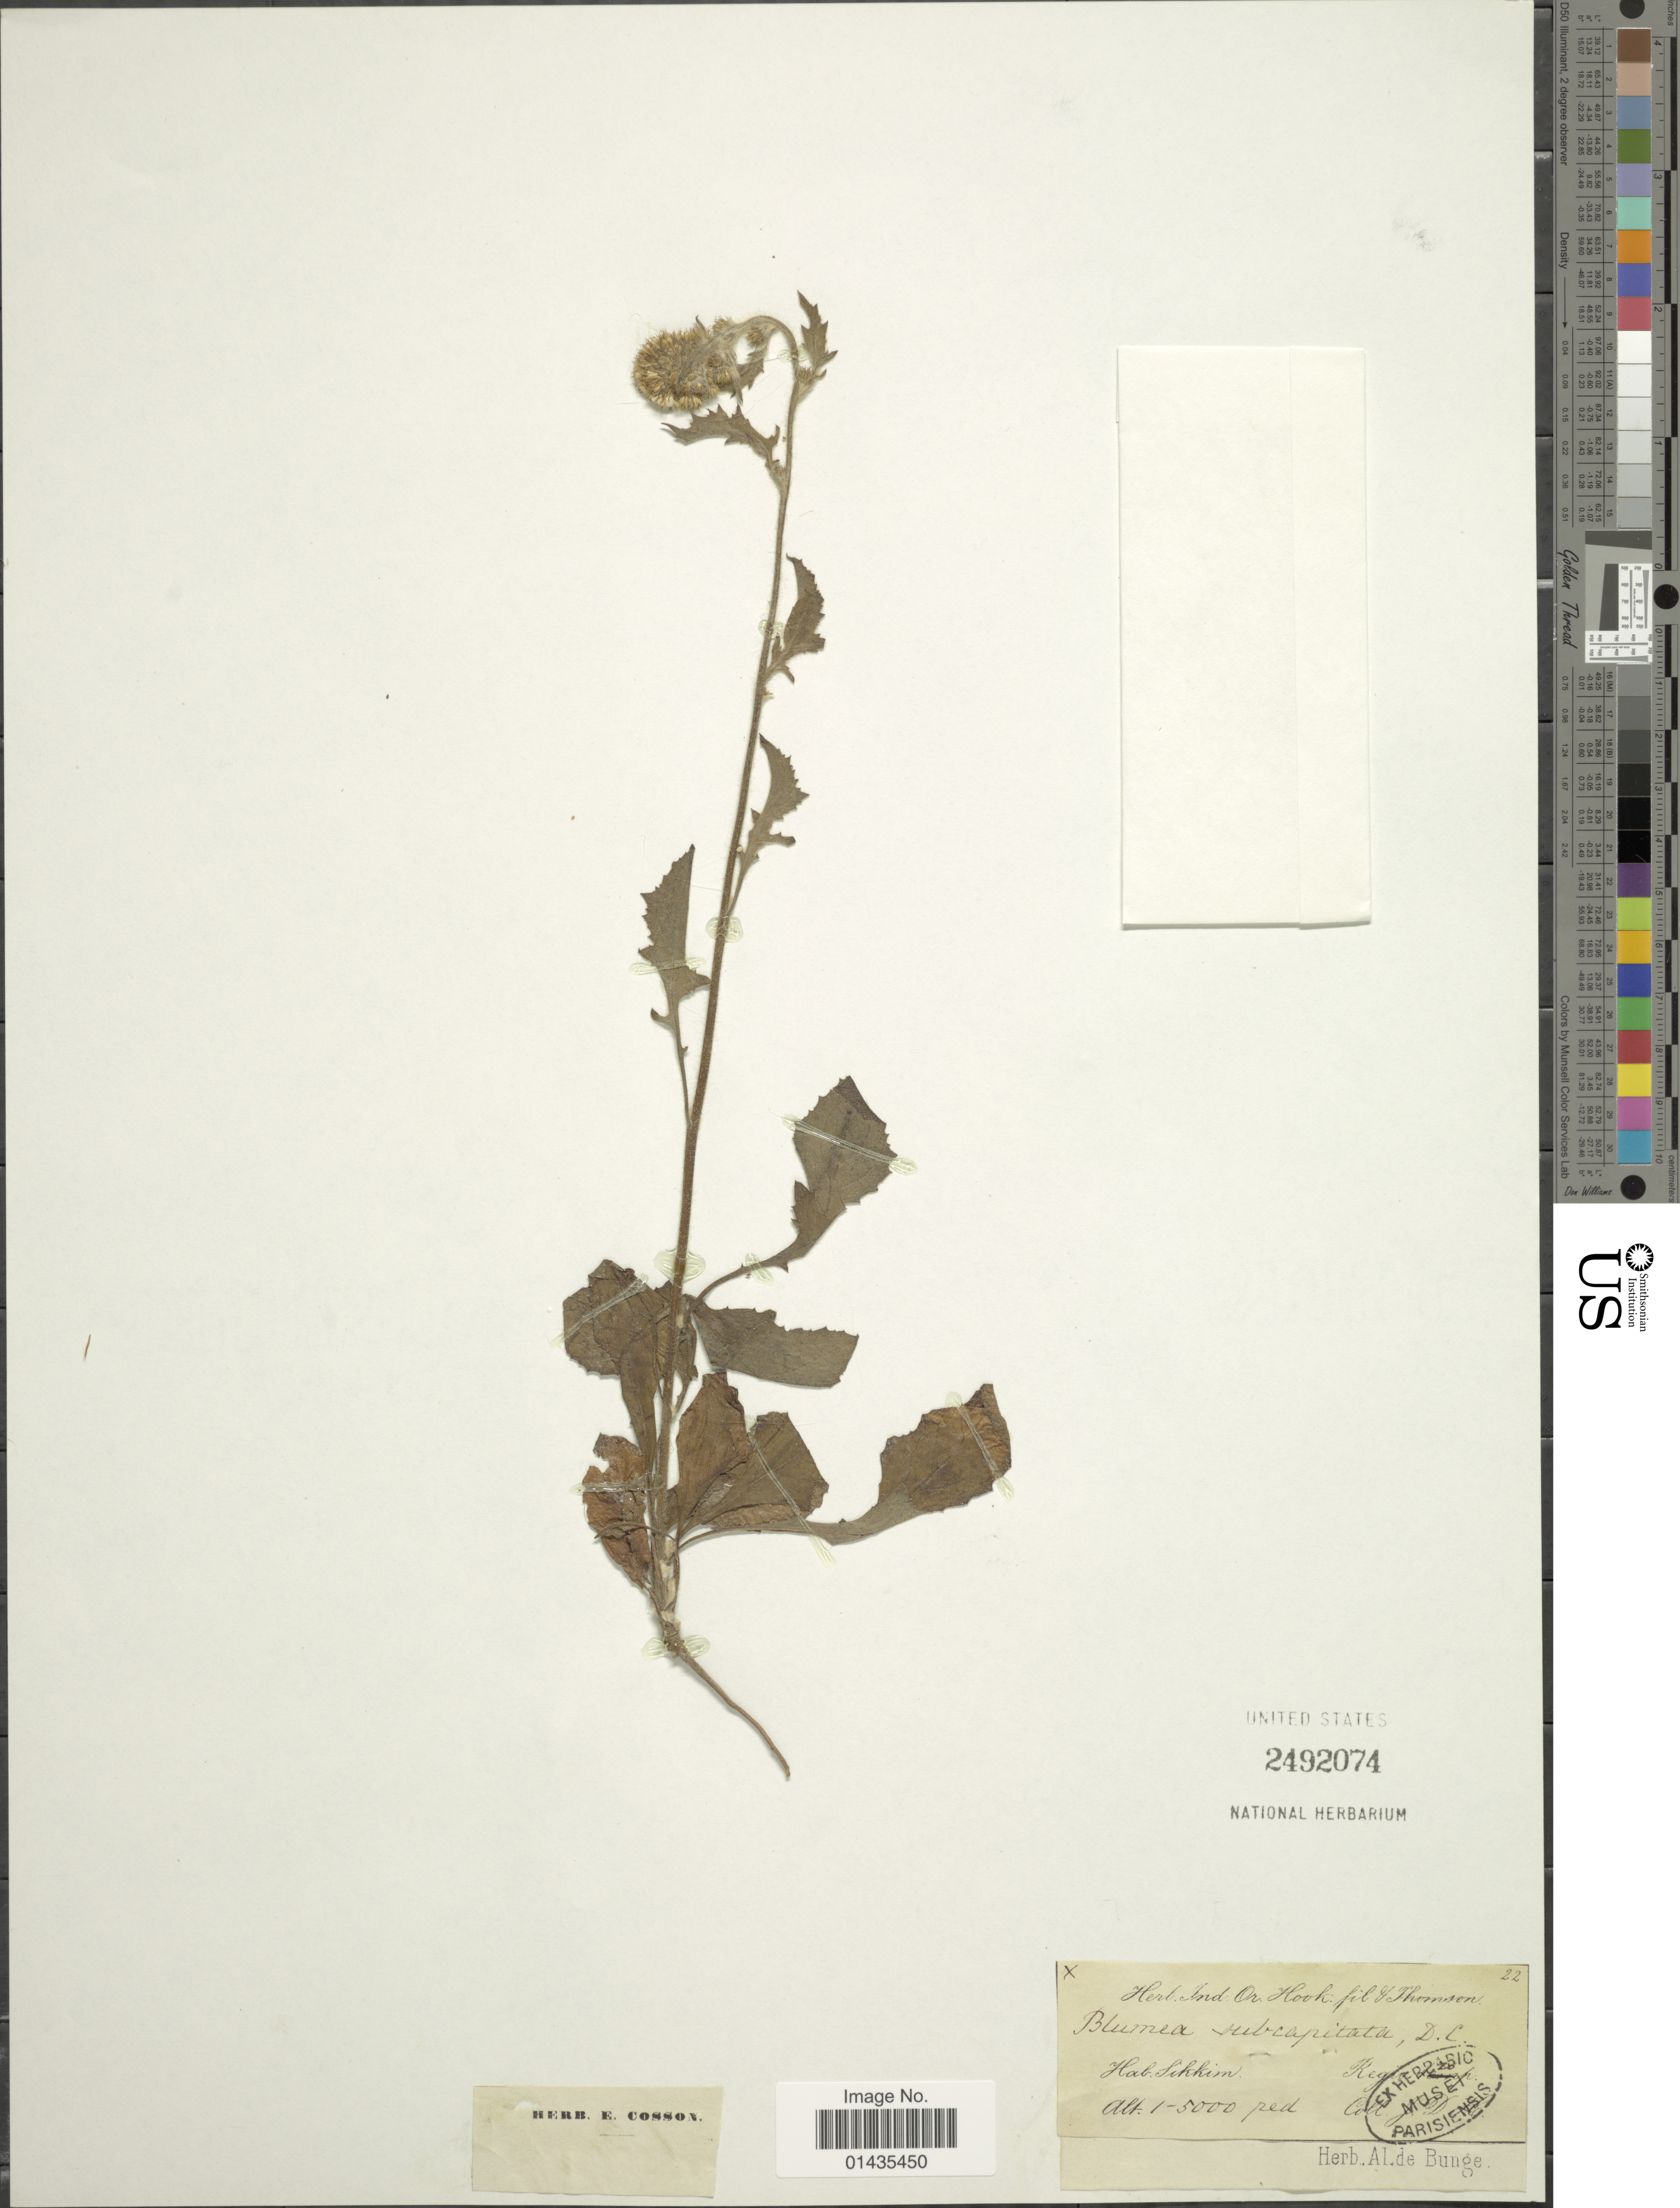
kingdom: Plantae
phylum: Tracheophyta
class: Magnoliopsida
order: Asterales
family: Asteraceae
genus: Blumea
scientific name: Blumea subcapitata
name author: DC.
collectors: J. D. Hooker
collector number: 22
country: India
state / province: Sikkim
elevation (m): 305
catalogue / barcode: US 2492074